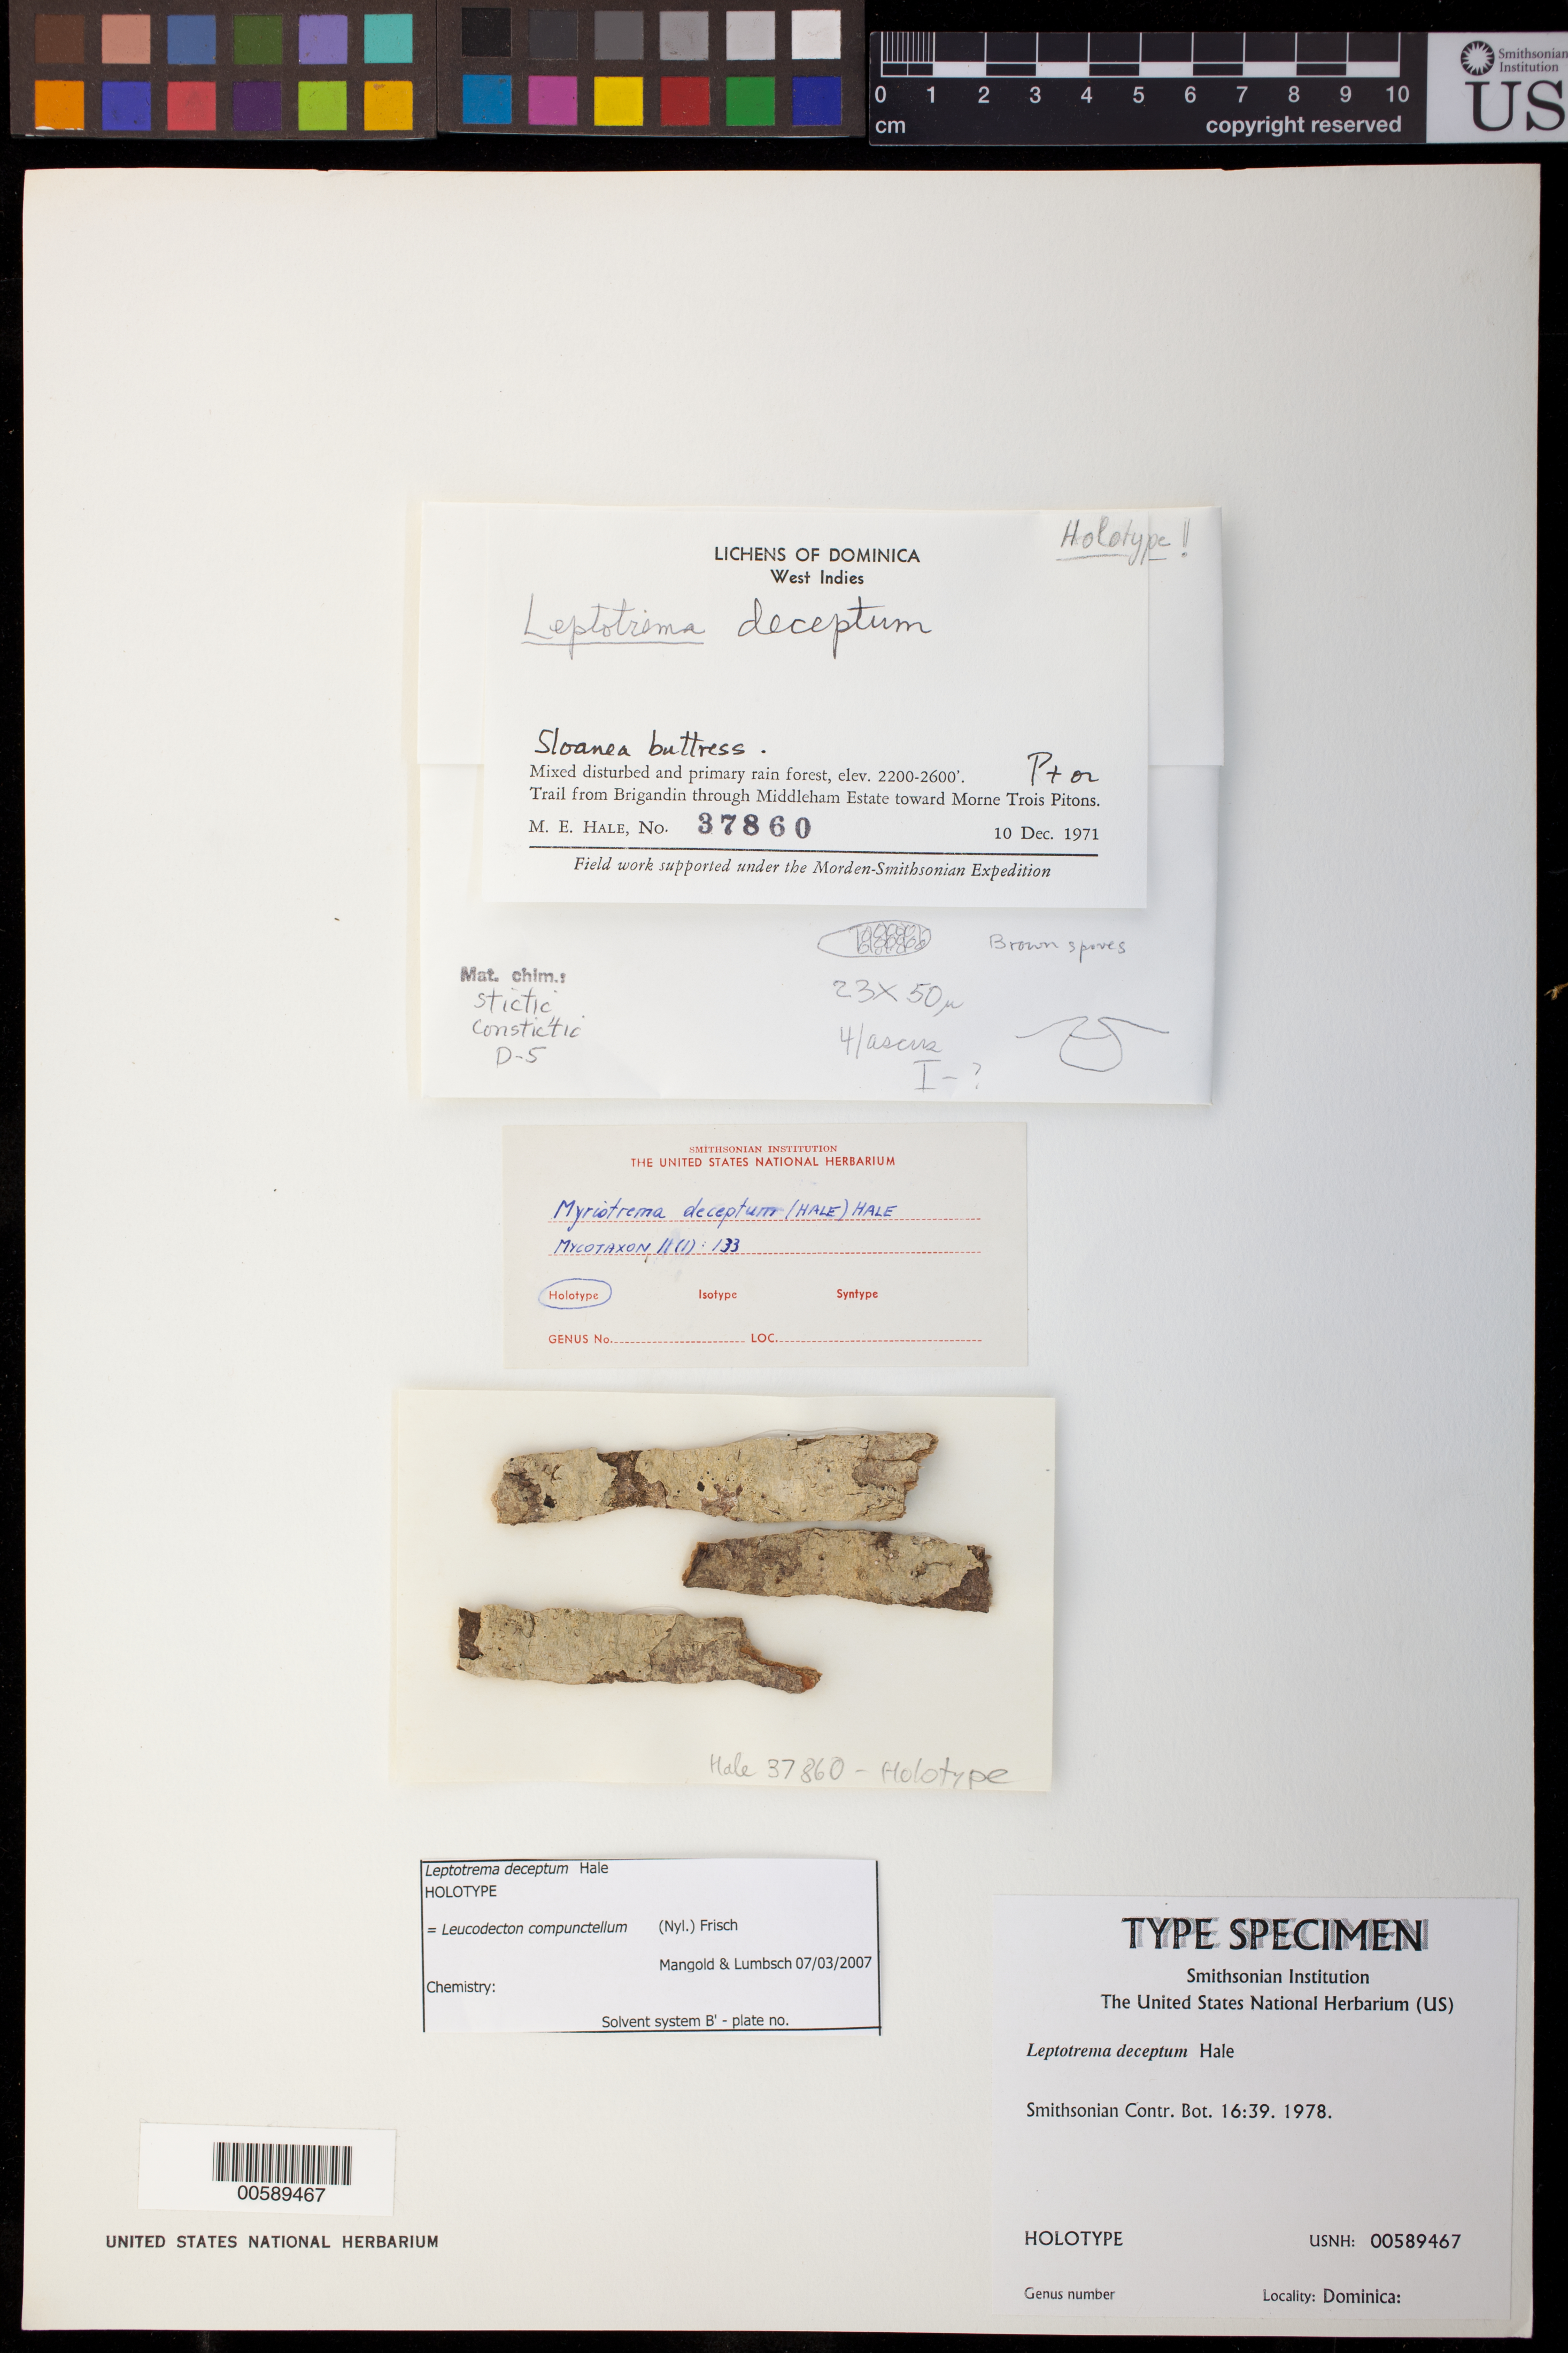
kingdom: Fungi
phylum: Ascomycota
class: Lecanoromycetes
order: Ostropales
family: Graphidaceae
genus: Leptotrema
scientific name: Leptotrema deceptum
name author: Hale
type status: Holotype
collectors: M. Hale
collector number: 37860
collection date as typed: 10 Dec 1971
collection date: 1971-12-10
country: Dominica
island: Dominica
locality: Trail from Brigandin through Middleham Estate toward Morne Trois Pitons.